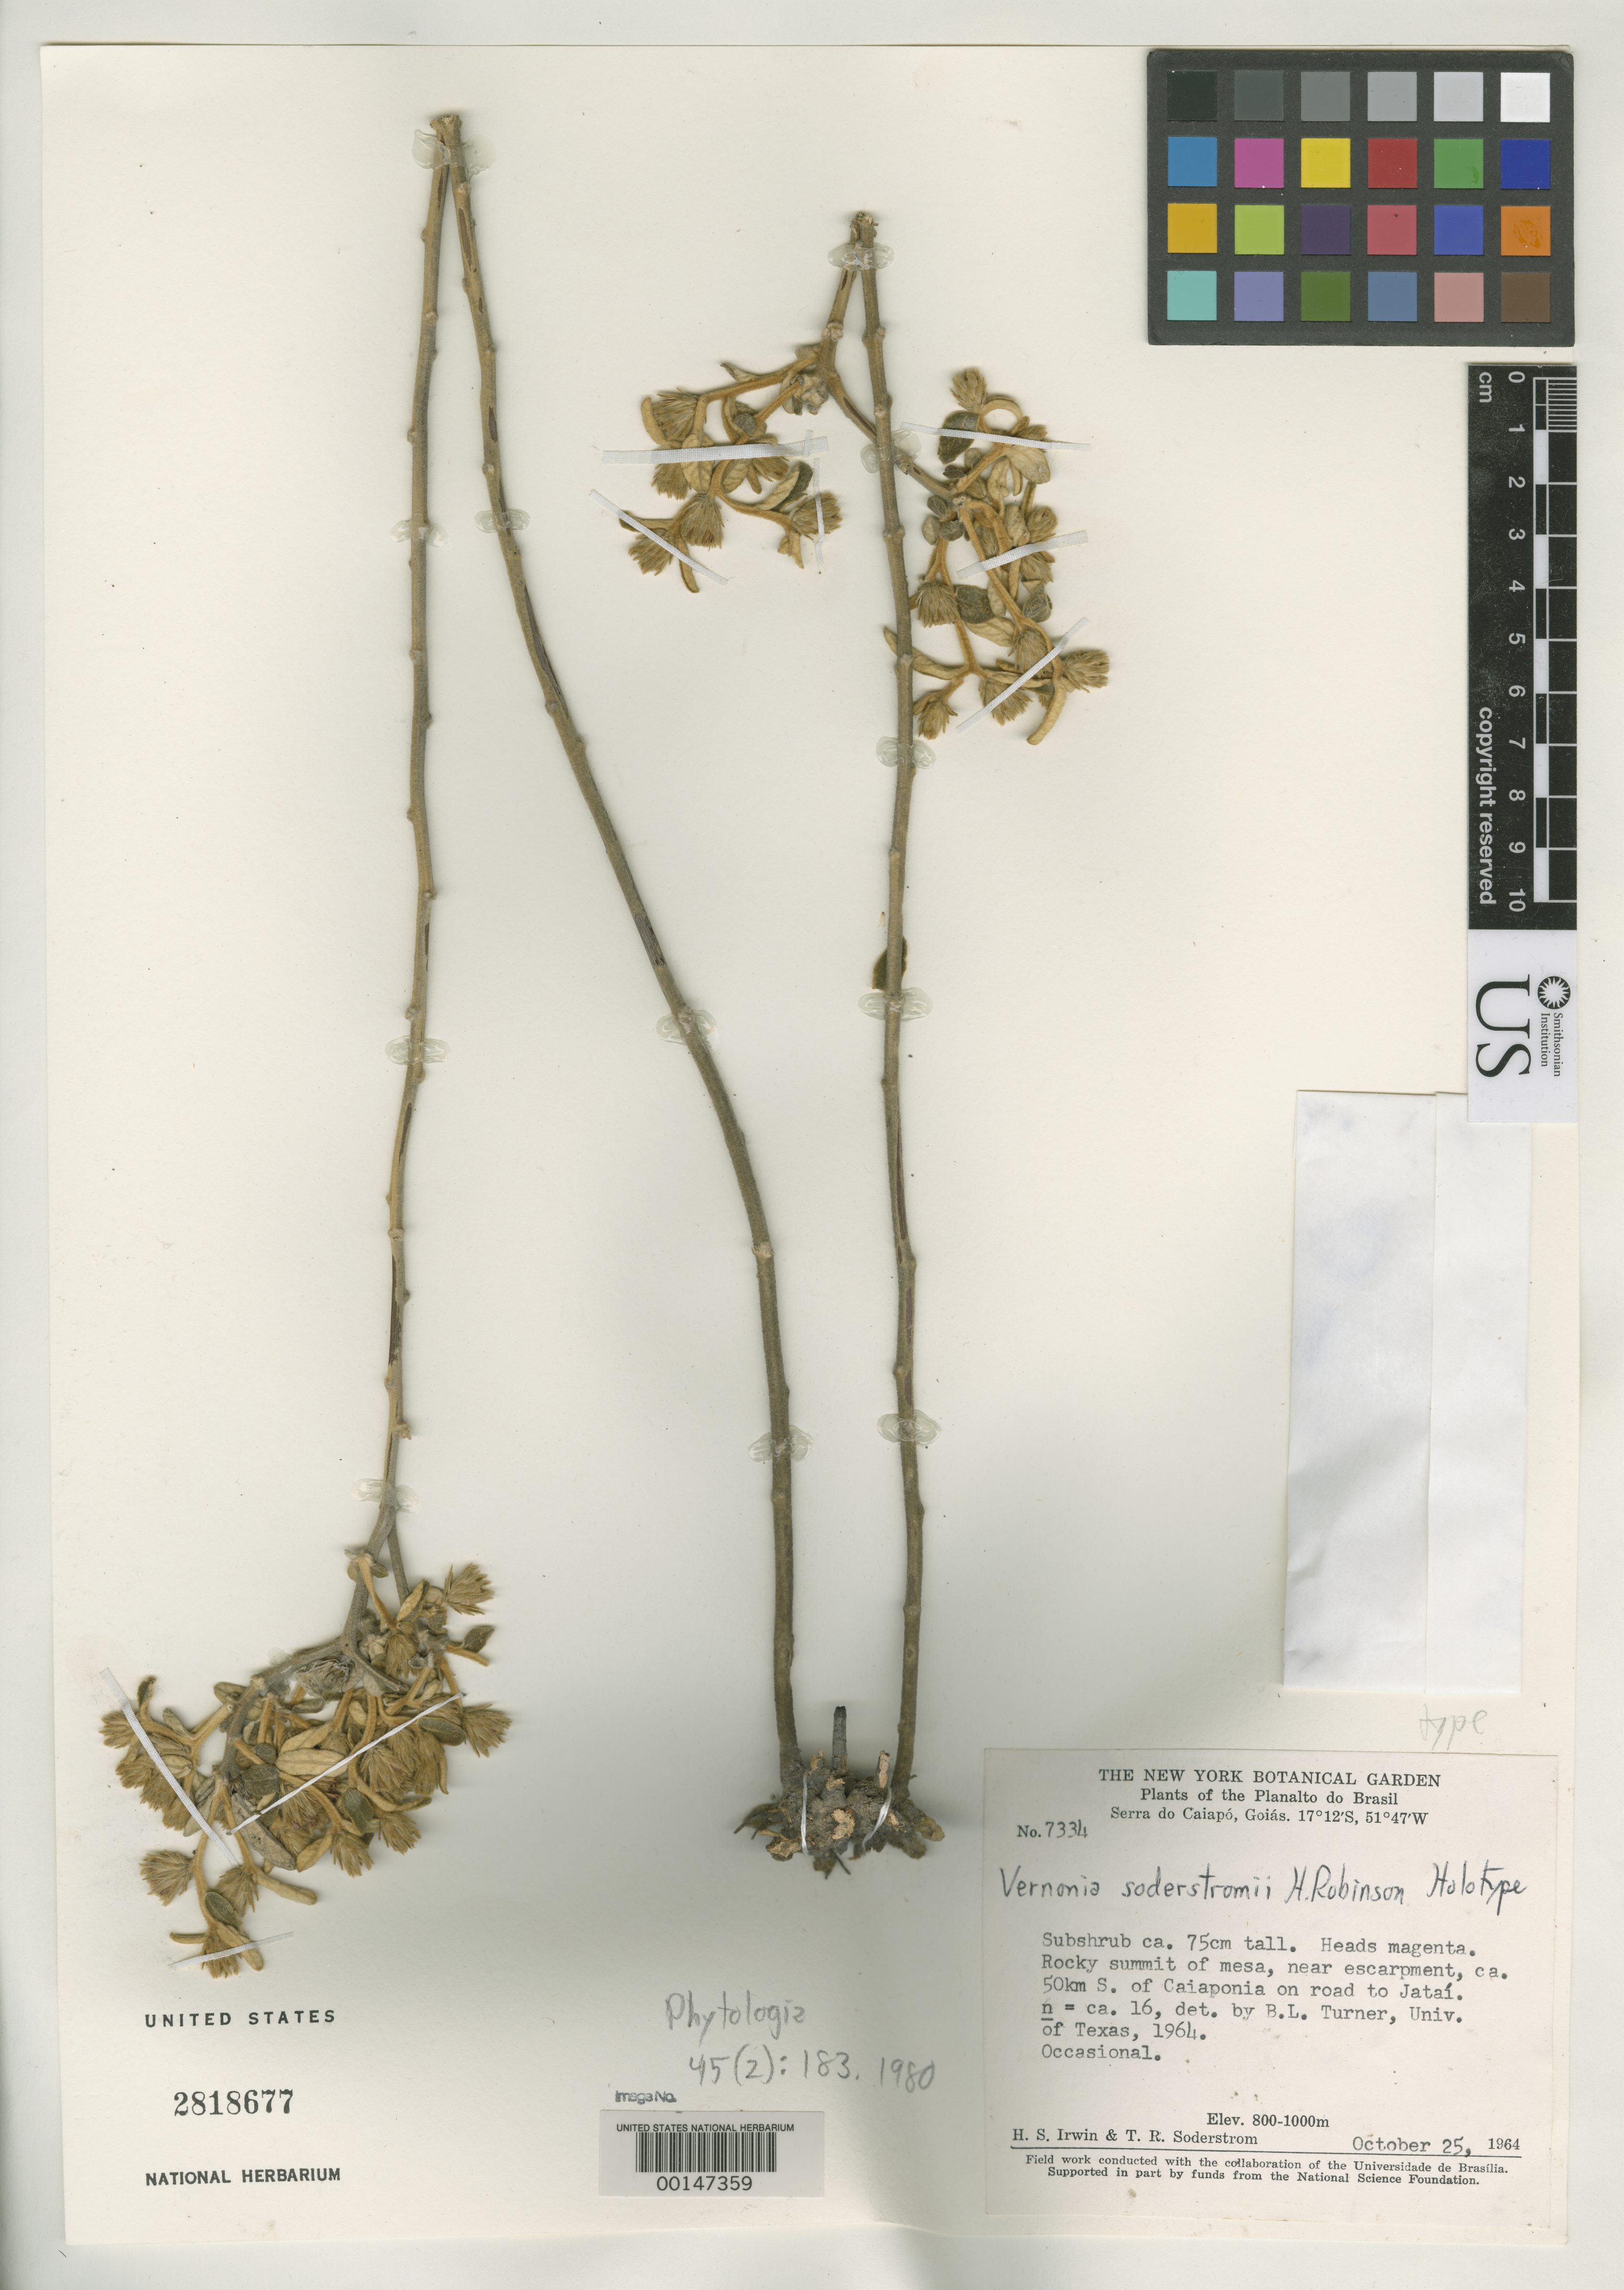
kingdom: Plantae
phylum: Tracheophyta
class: Magnoliopsida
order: Asterales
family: Asteraceae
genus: Vernonia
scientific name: Vernonia soderstromii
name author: H. Rob.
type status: Holotype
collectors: H. Irwin & T. R. Soderstrom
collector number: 7334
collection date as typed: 25 Oct 1964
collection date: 1964-10-25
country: Brazil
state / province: Goiás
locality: Serra do Caiapo, S of Caiaponia on road to Jatai.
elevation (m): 800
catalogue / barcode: US 2818677